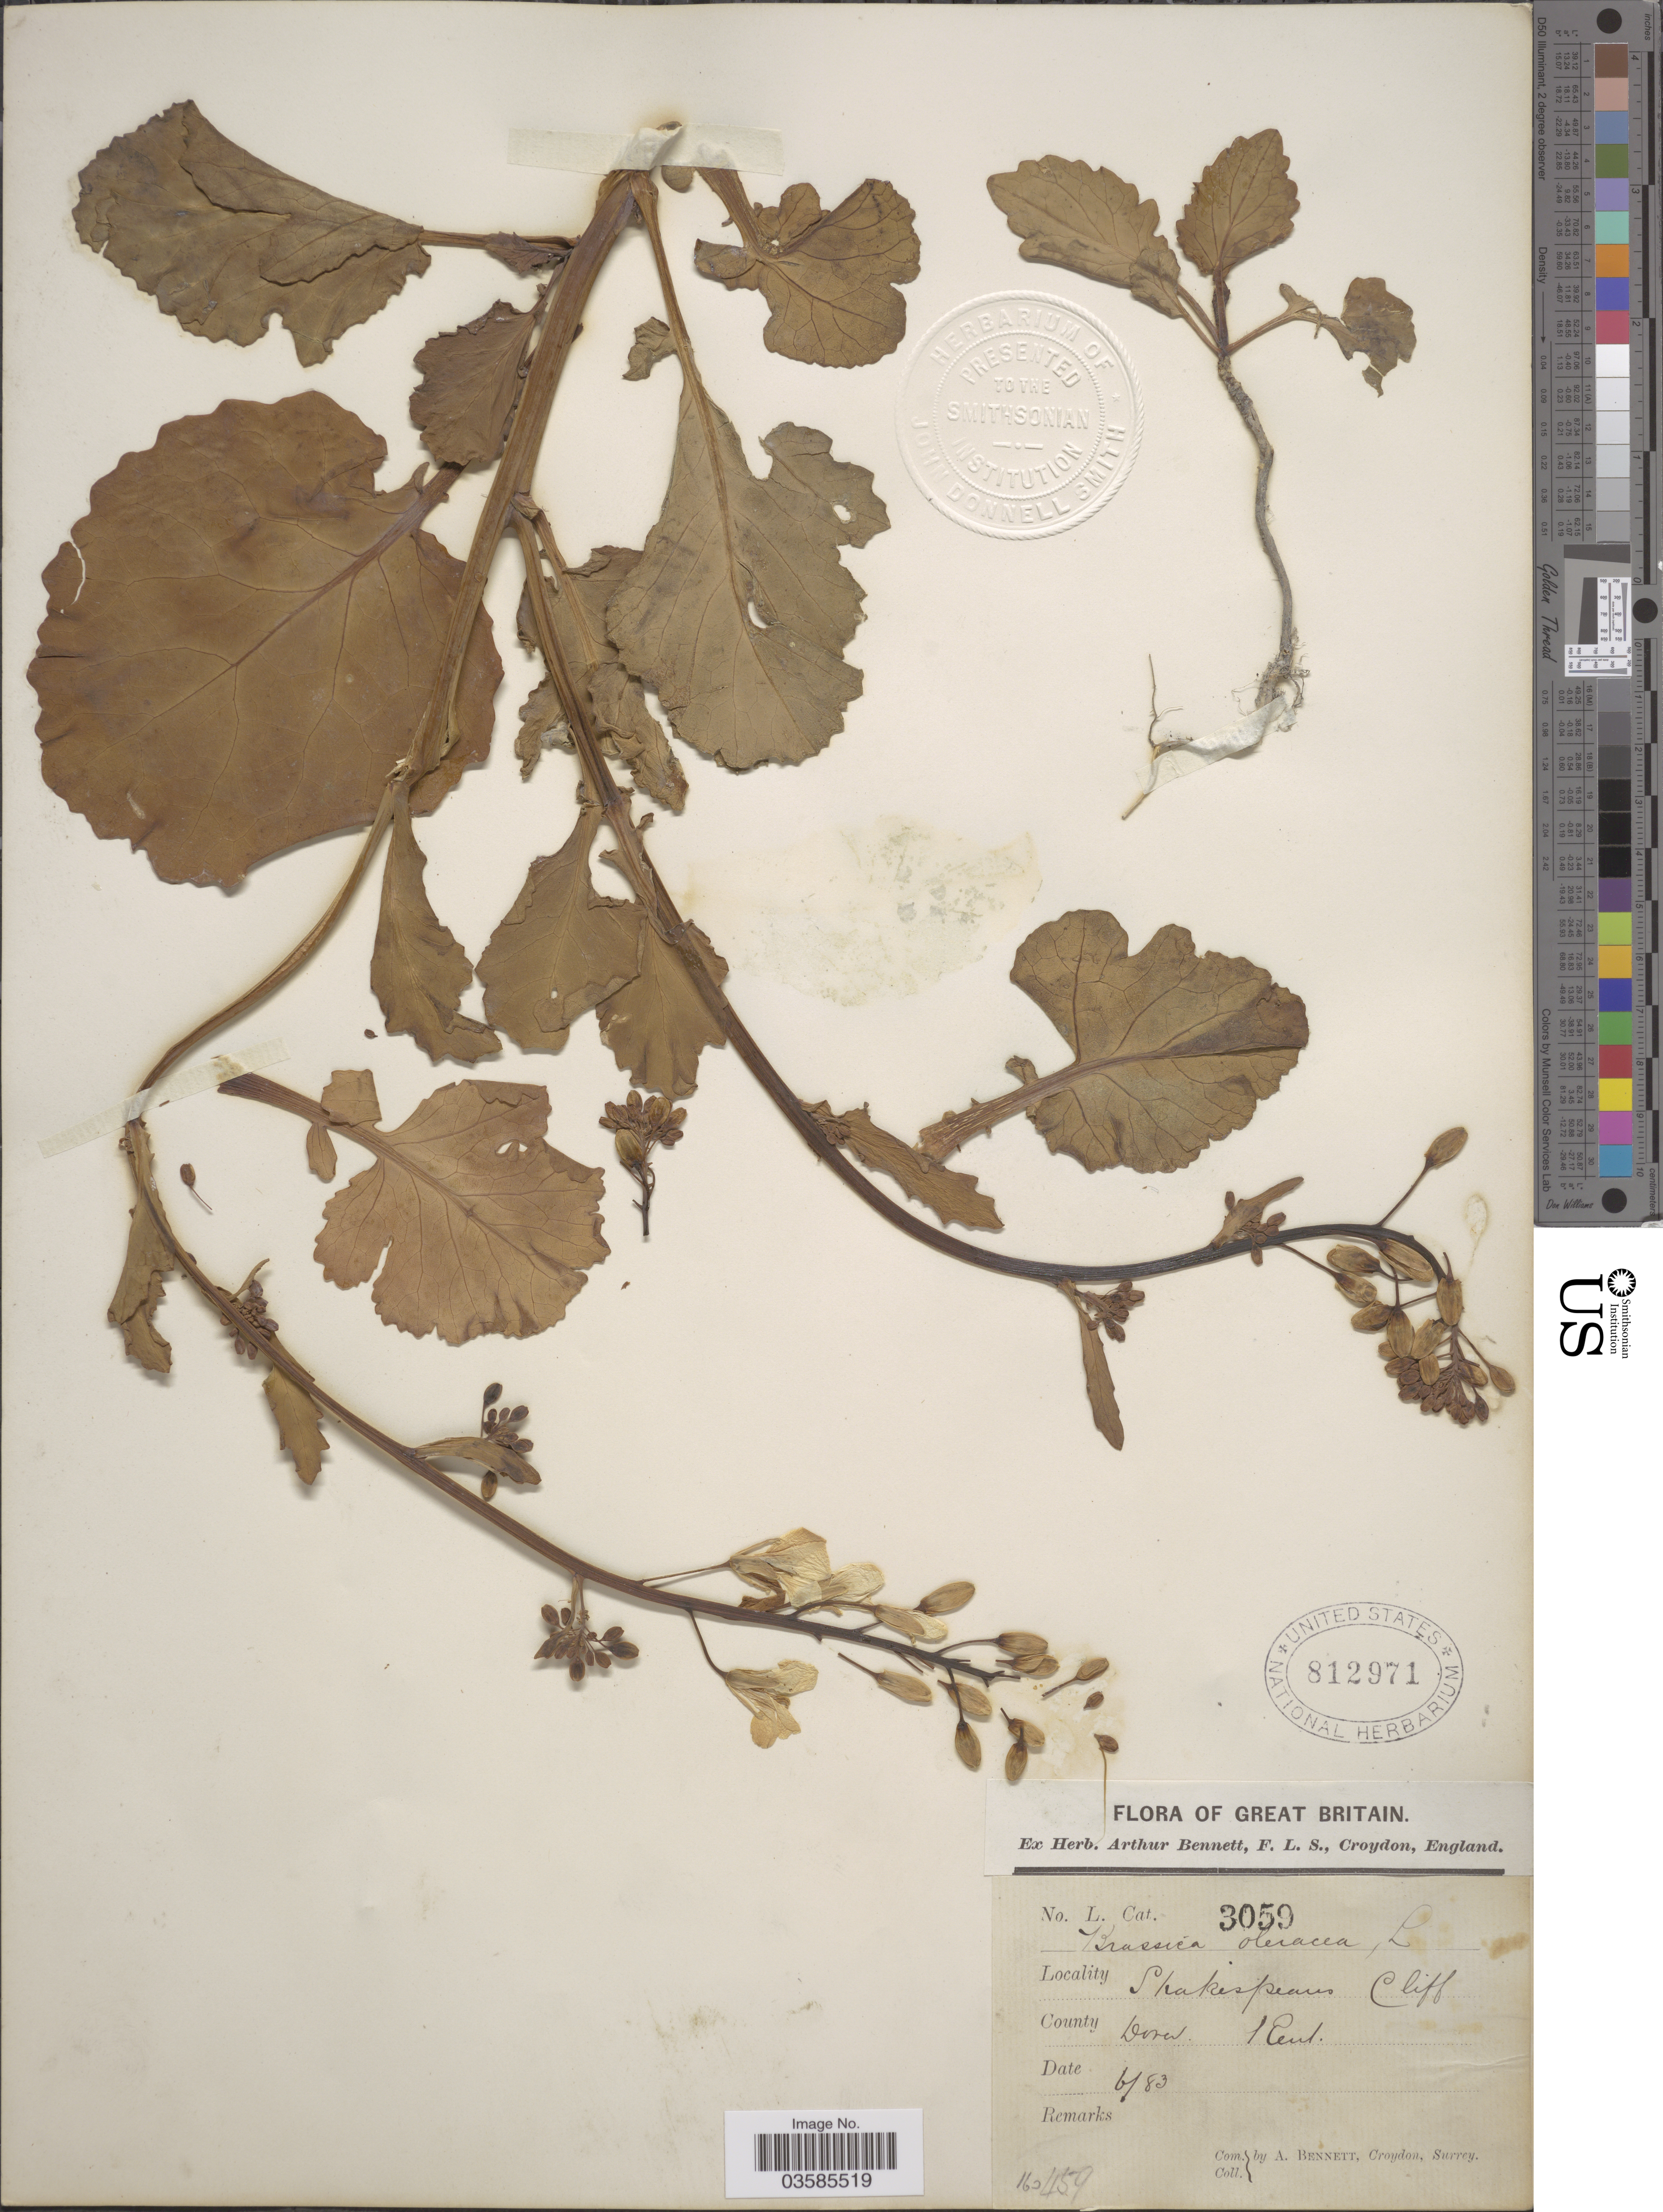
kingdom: Plantae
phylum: Tracheophyta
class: Magnoliopsida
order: Brassicales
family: Brassicaceae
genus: Brassica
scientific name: Brassica oleracea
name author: L.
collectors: A. Bennett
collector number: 3059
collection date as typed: Transcribed d/m/y: /6/83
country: United Kingdom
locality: Great Britain. Shakespears Cliff. County Dover Kent.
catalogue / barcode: US 812971